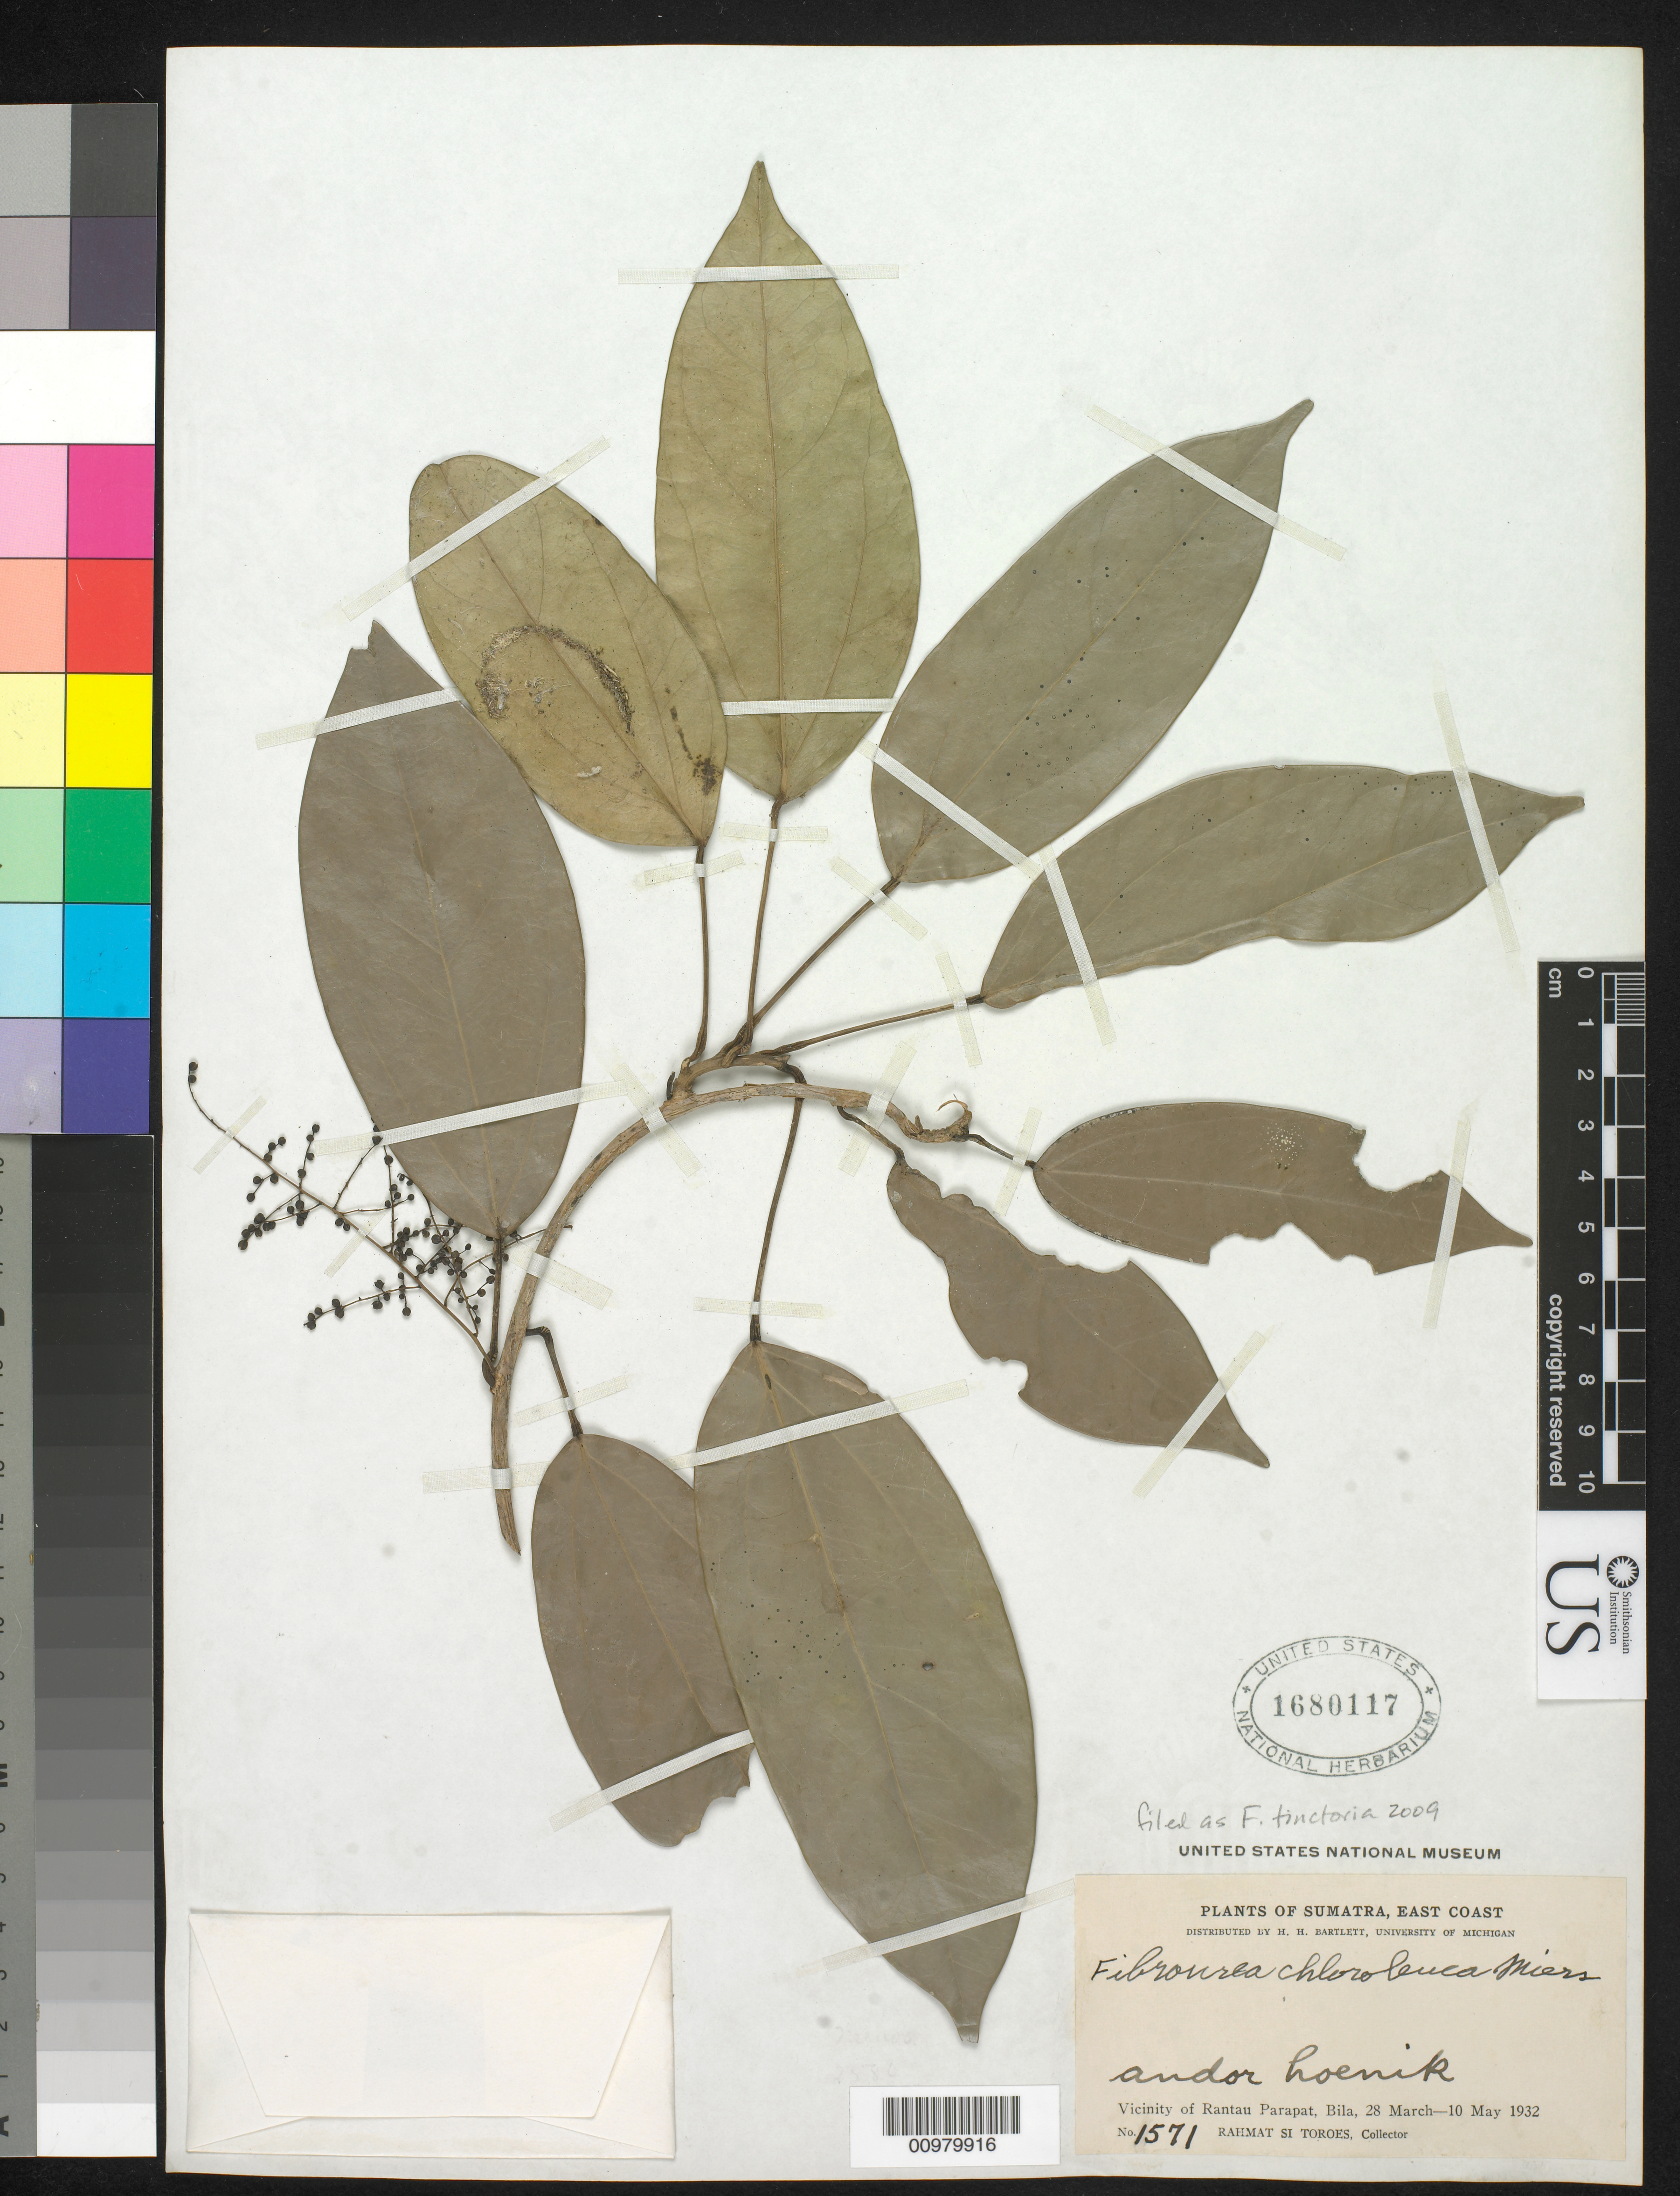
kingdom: Plantae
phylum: Tracheophyta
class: Magnoliopsida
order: Ranunculales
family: Menispermaceae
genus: Fibraurea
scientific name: Fibraurea tinctoria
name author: Lour.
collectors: Rahmat Si Boeea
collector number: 1571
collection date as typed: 28 Mar 1932 to 10 May 1932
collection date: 1932-03-28/1932-05-10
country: Indonesia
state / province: Sumatra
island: Sumatra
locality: Vicinity of Rantau Parapat, Bila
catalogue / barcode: US 1680117